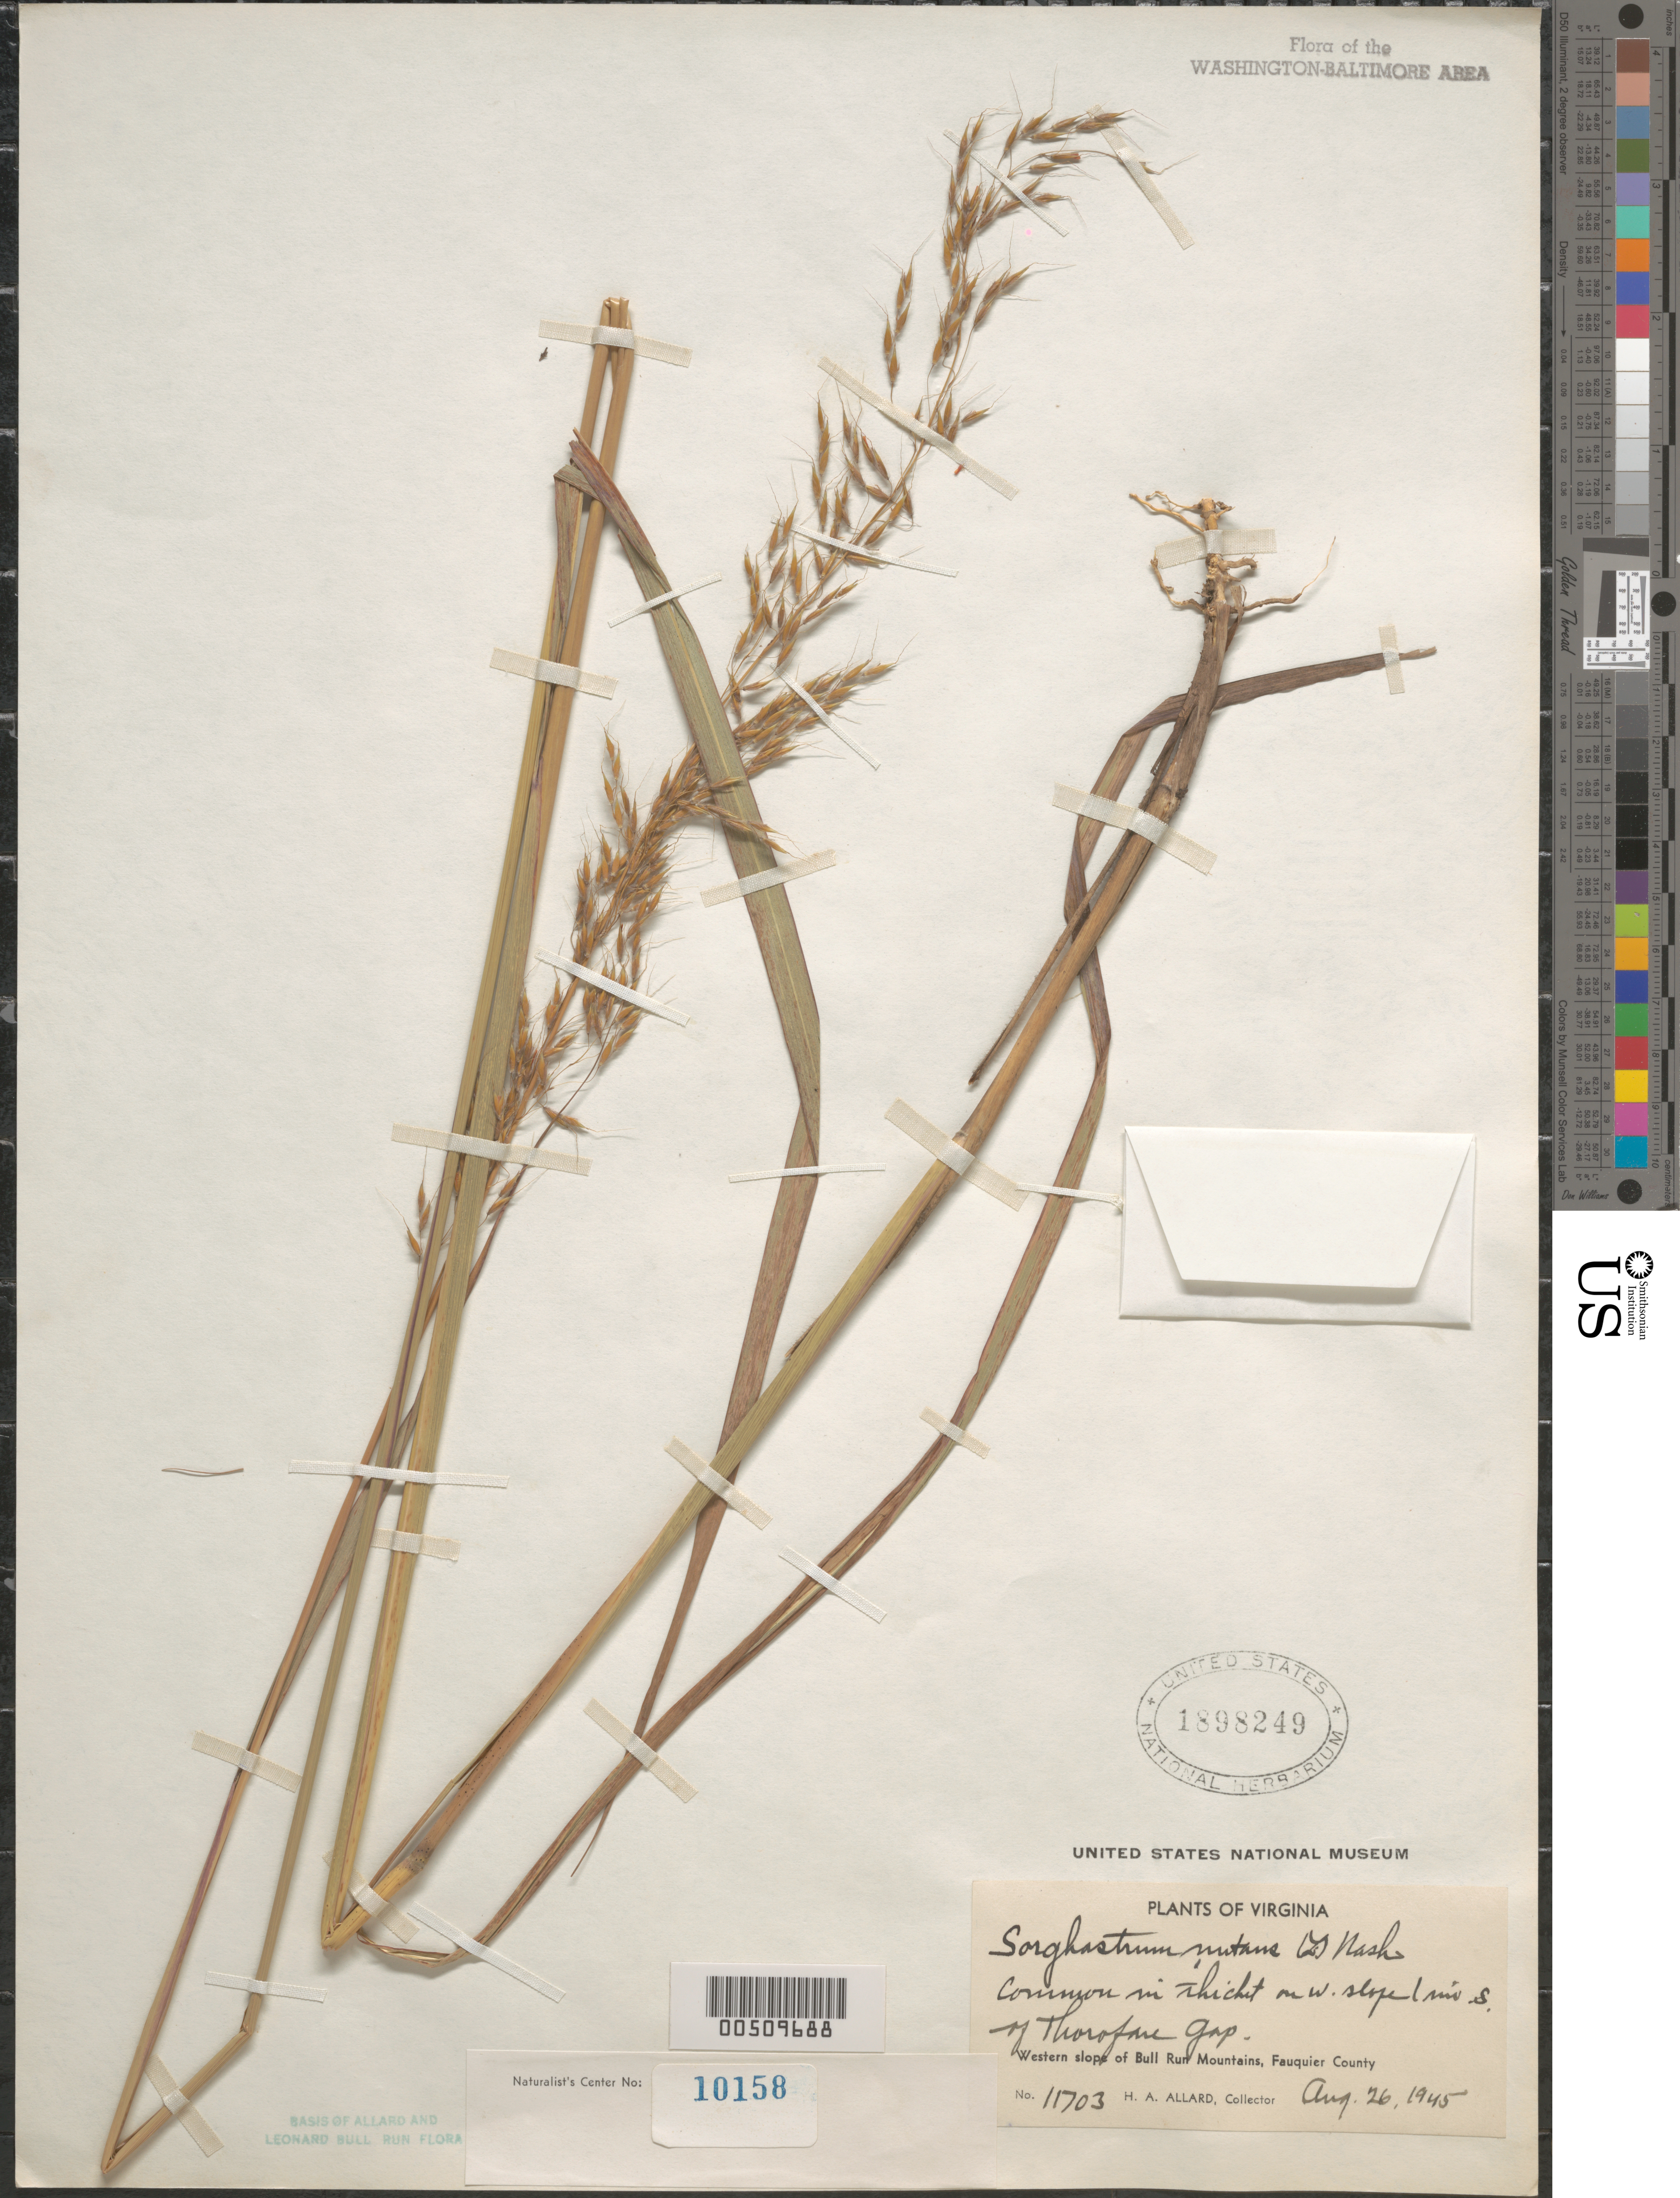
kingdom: Plantae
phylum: Tracheophyta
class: Liliopsida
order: Poales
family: Poaceae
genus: Sorghastrum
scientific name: Sorghastrum nutans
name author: (L.) Nash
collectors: H. A. Allard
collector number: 11703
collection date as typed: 26 Aug 1945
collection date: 1945-08-26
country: United States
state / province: Virginia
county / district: Fauquier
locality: Bull Run Mts., 1 Mi S of Thorofare Gap Bull Run Mts.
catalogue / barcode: US 1898249